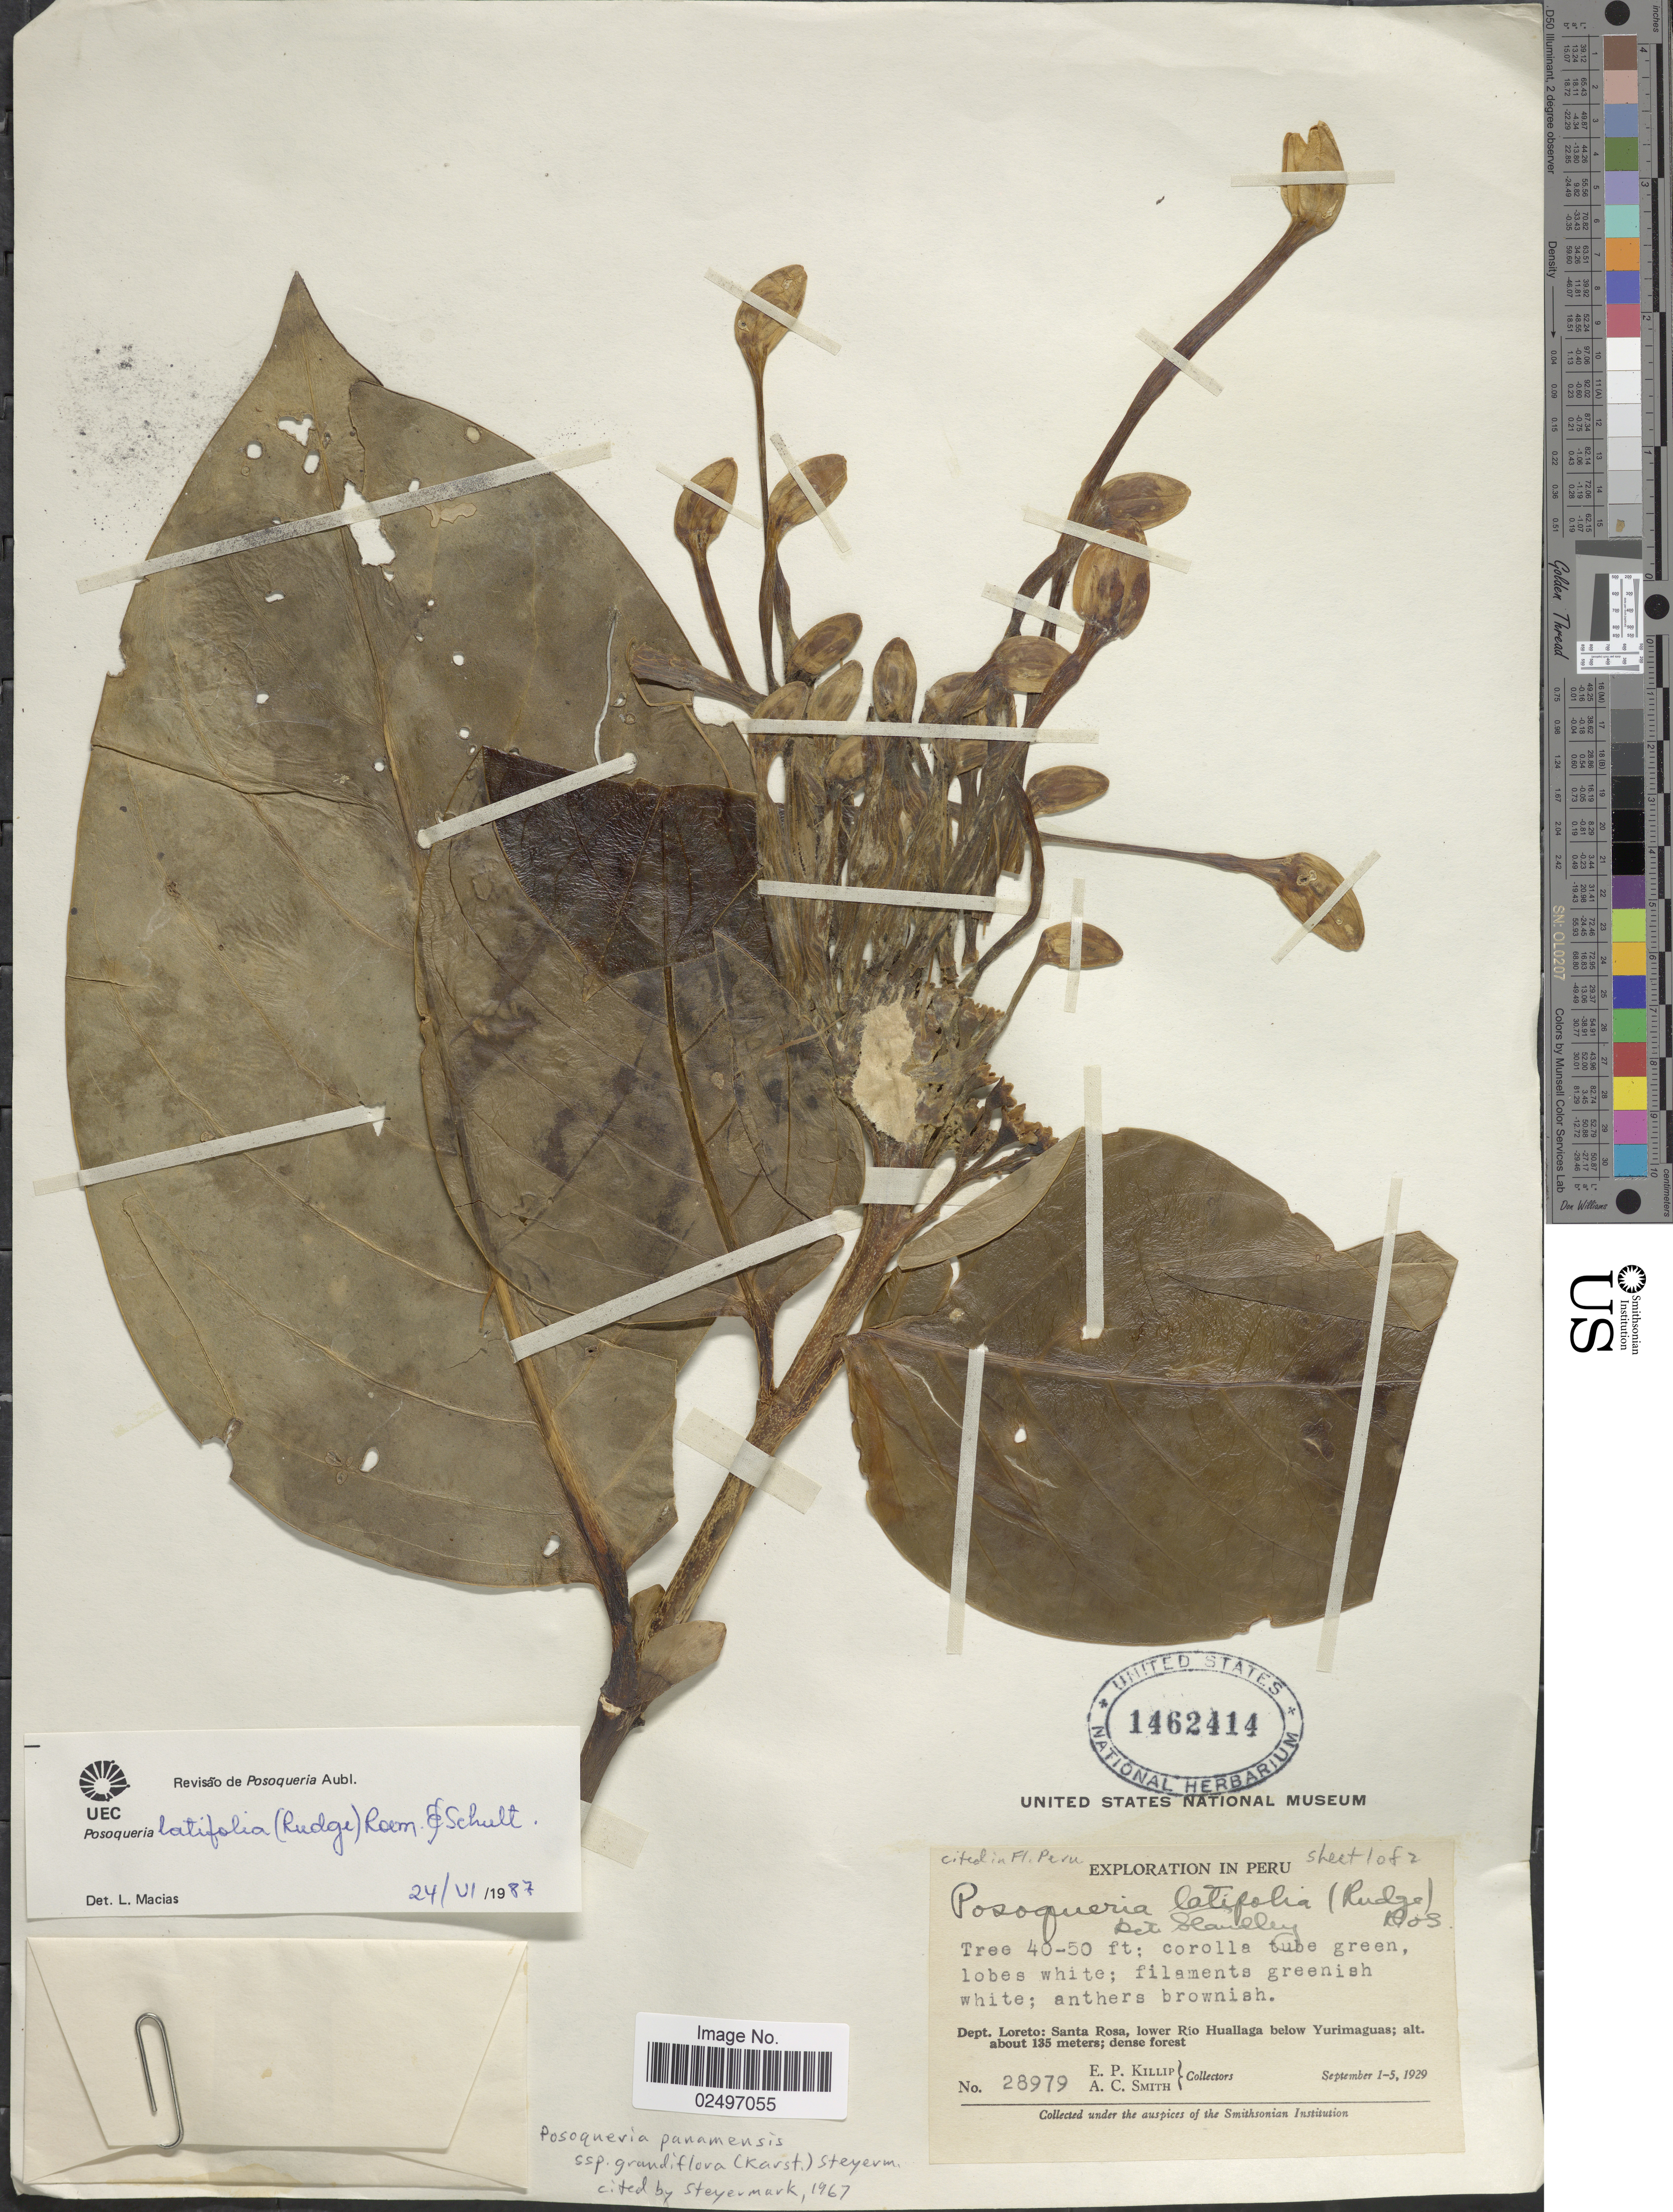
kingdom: Plantae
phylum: Tracheophyta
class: Magnoliopsida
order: Gentianales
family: Rubiaceae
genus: Posoqueria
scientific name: Posoqueria latifolia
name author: (Rudge) Roem. & Schult.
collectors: E. P. Killip & A. C. Smith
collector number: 28979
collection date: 1929-09-01/1929-09-05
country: Peru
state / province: Loreto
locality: Dept. Loreto: Santa Rosa, lower Río Huallaga below Yurimaguas; dense forest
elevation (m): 135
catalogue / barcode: US 1462414